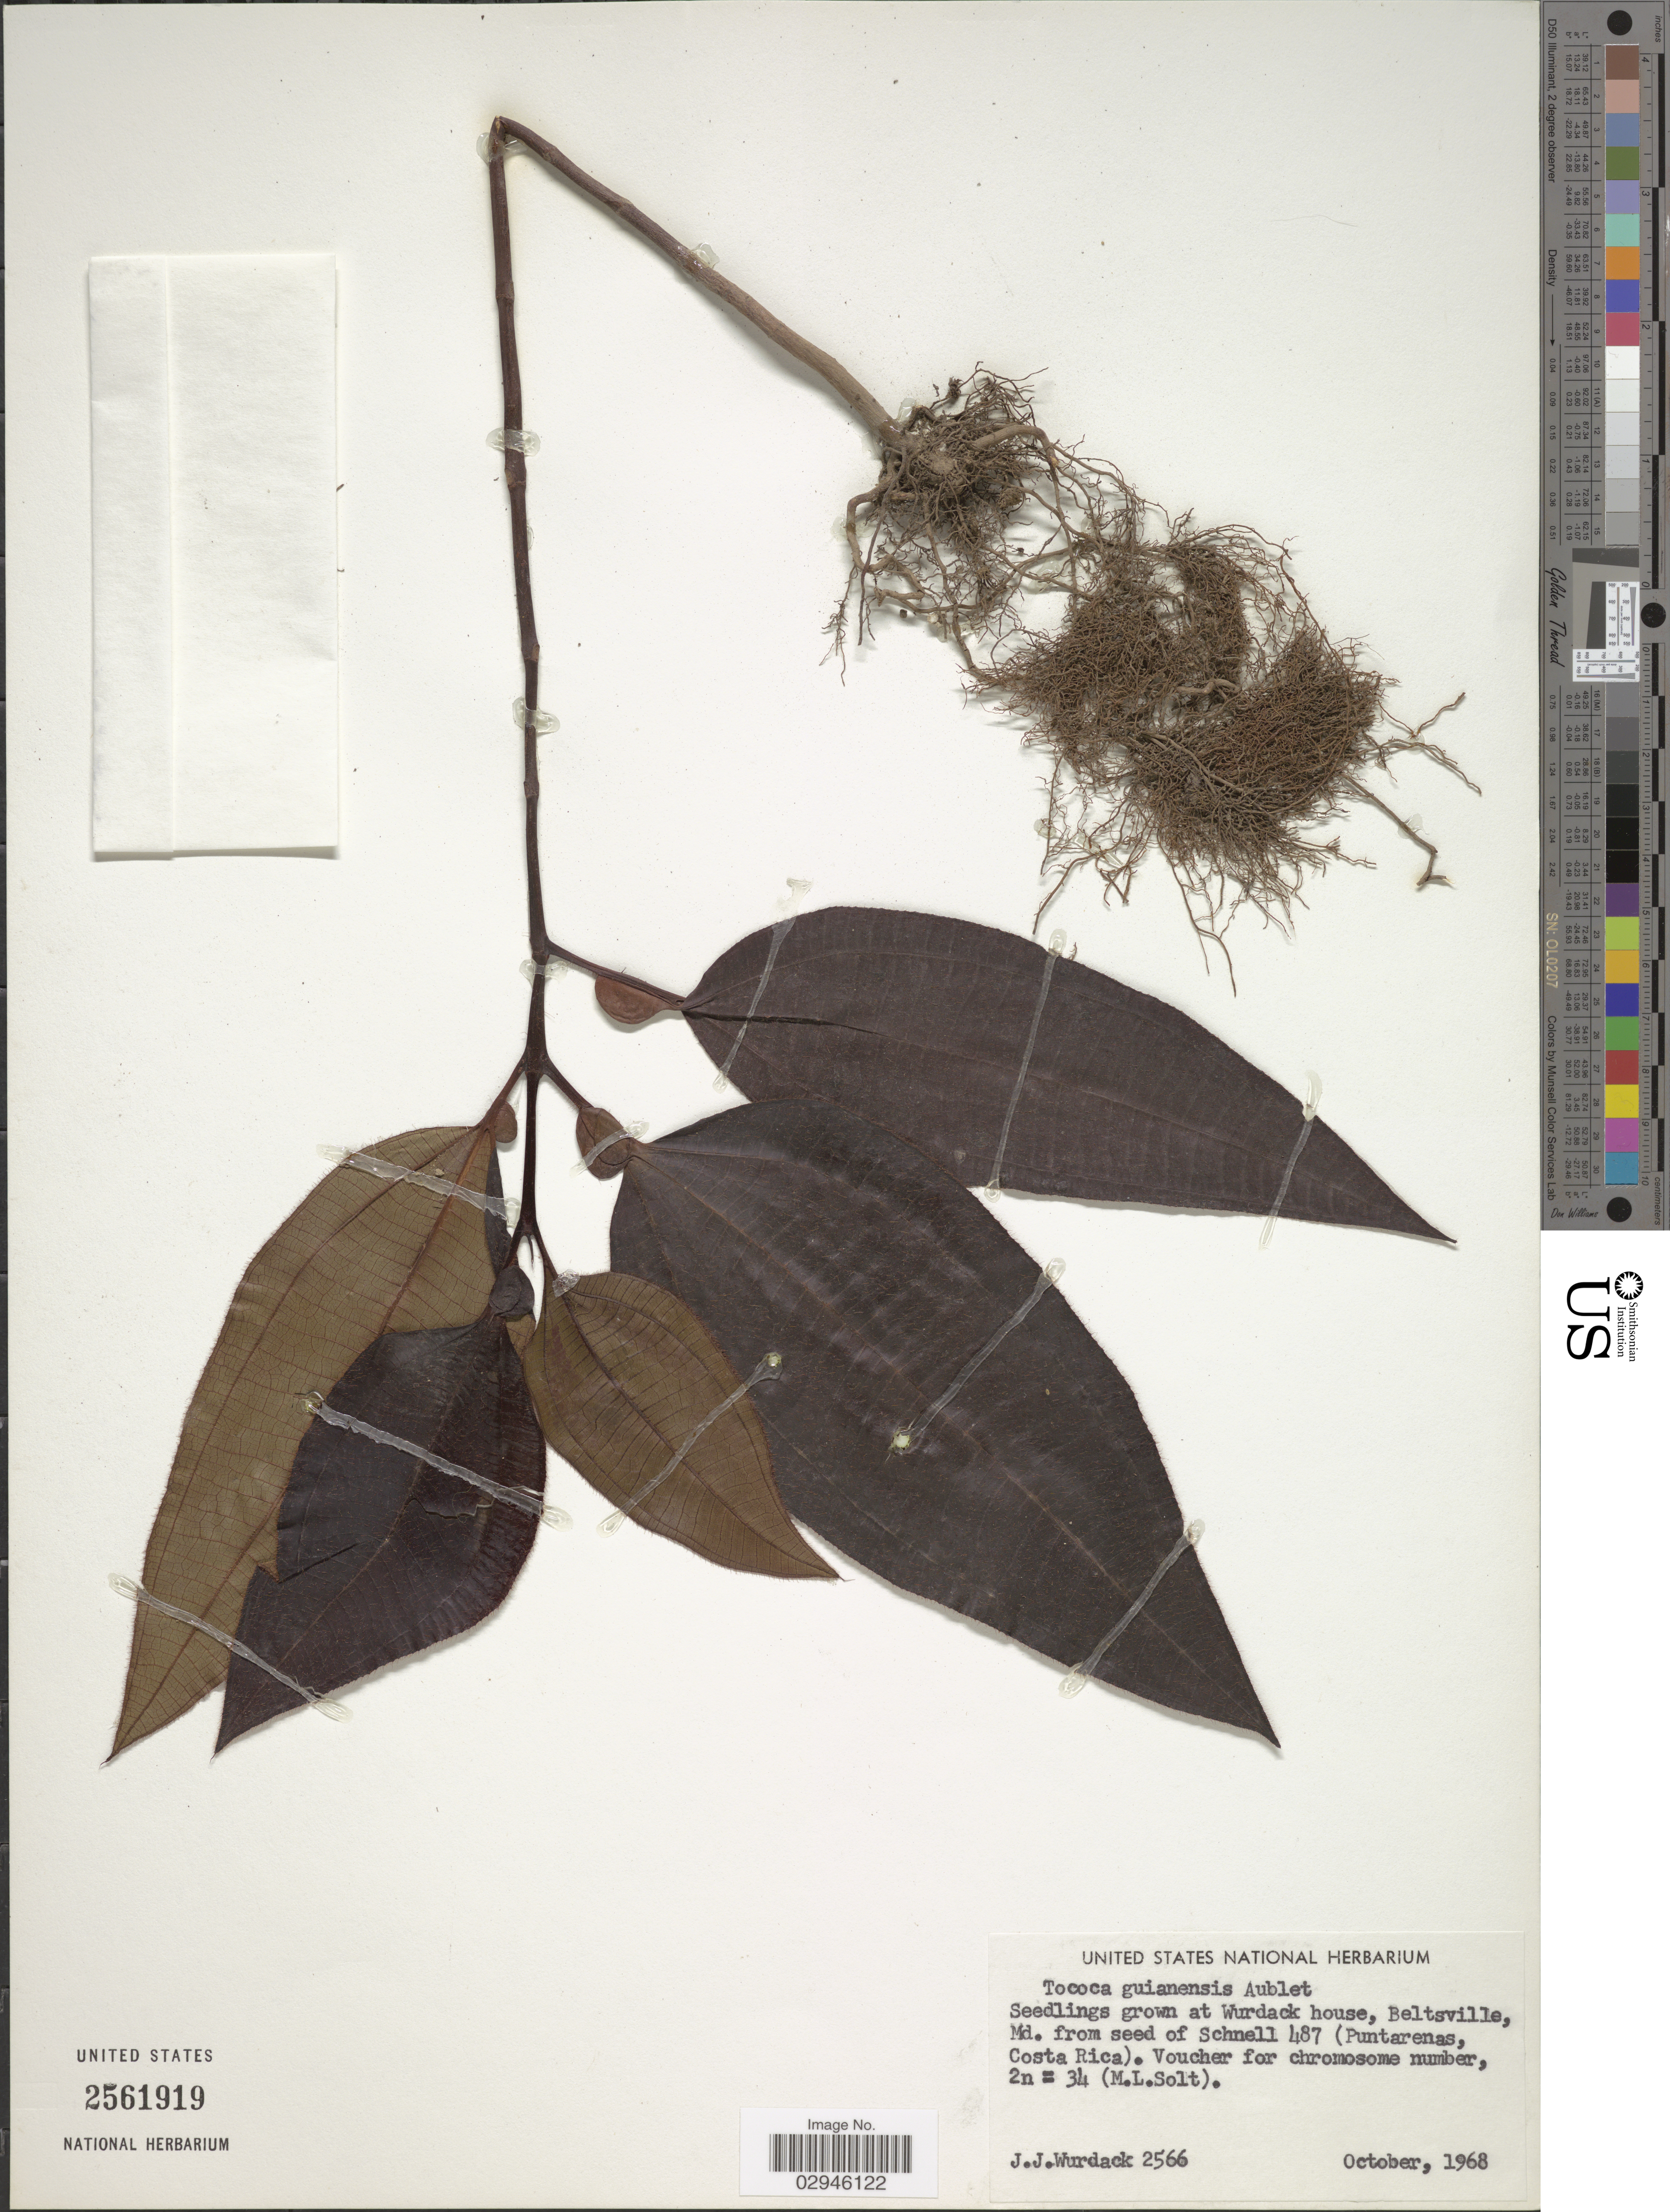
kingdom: Plantae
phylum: Tracheophyta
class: Magnoliopsida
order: Myrtales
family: Melastomataceae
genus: Tococa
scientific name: Tococa guianensis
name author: Aubl.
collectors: J. J. Wurdack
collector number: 2566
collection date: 1968-10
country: United States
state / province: Maryland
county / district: Prince George's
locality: Wurdack house, Beltsville, Md.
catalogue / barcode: US 2561919